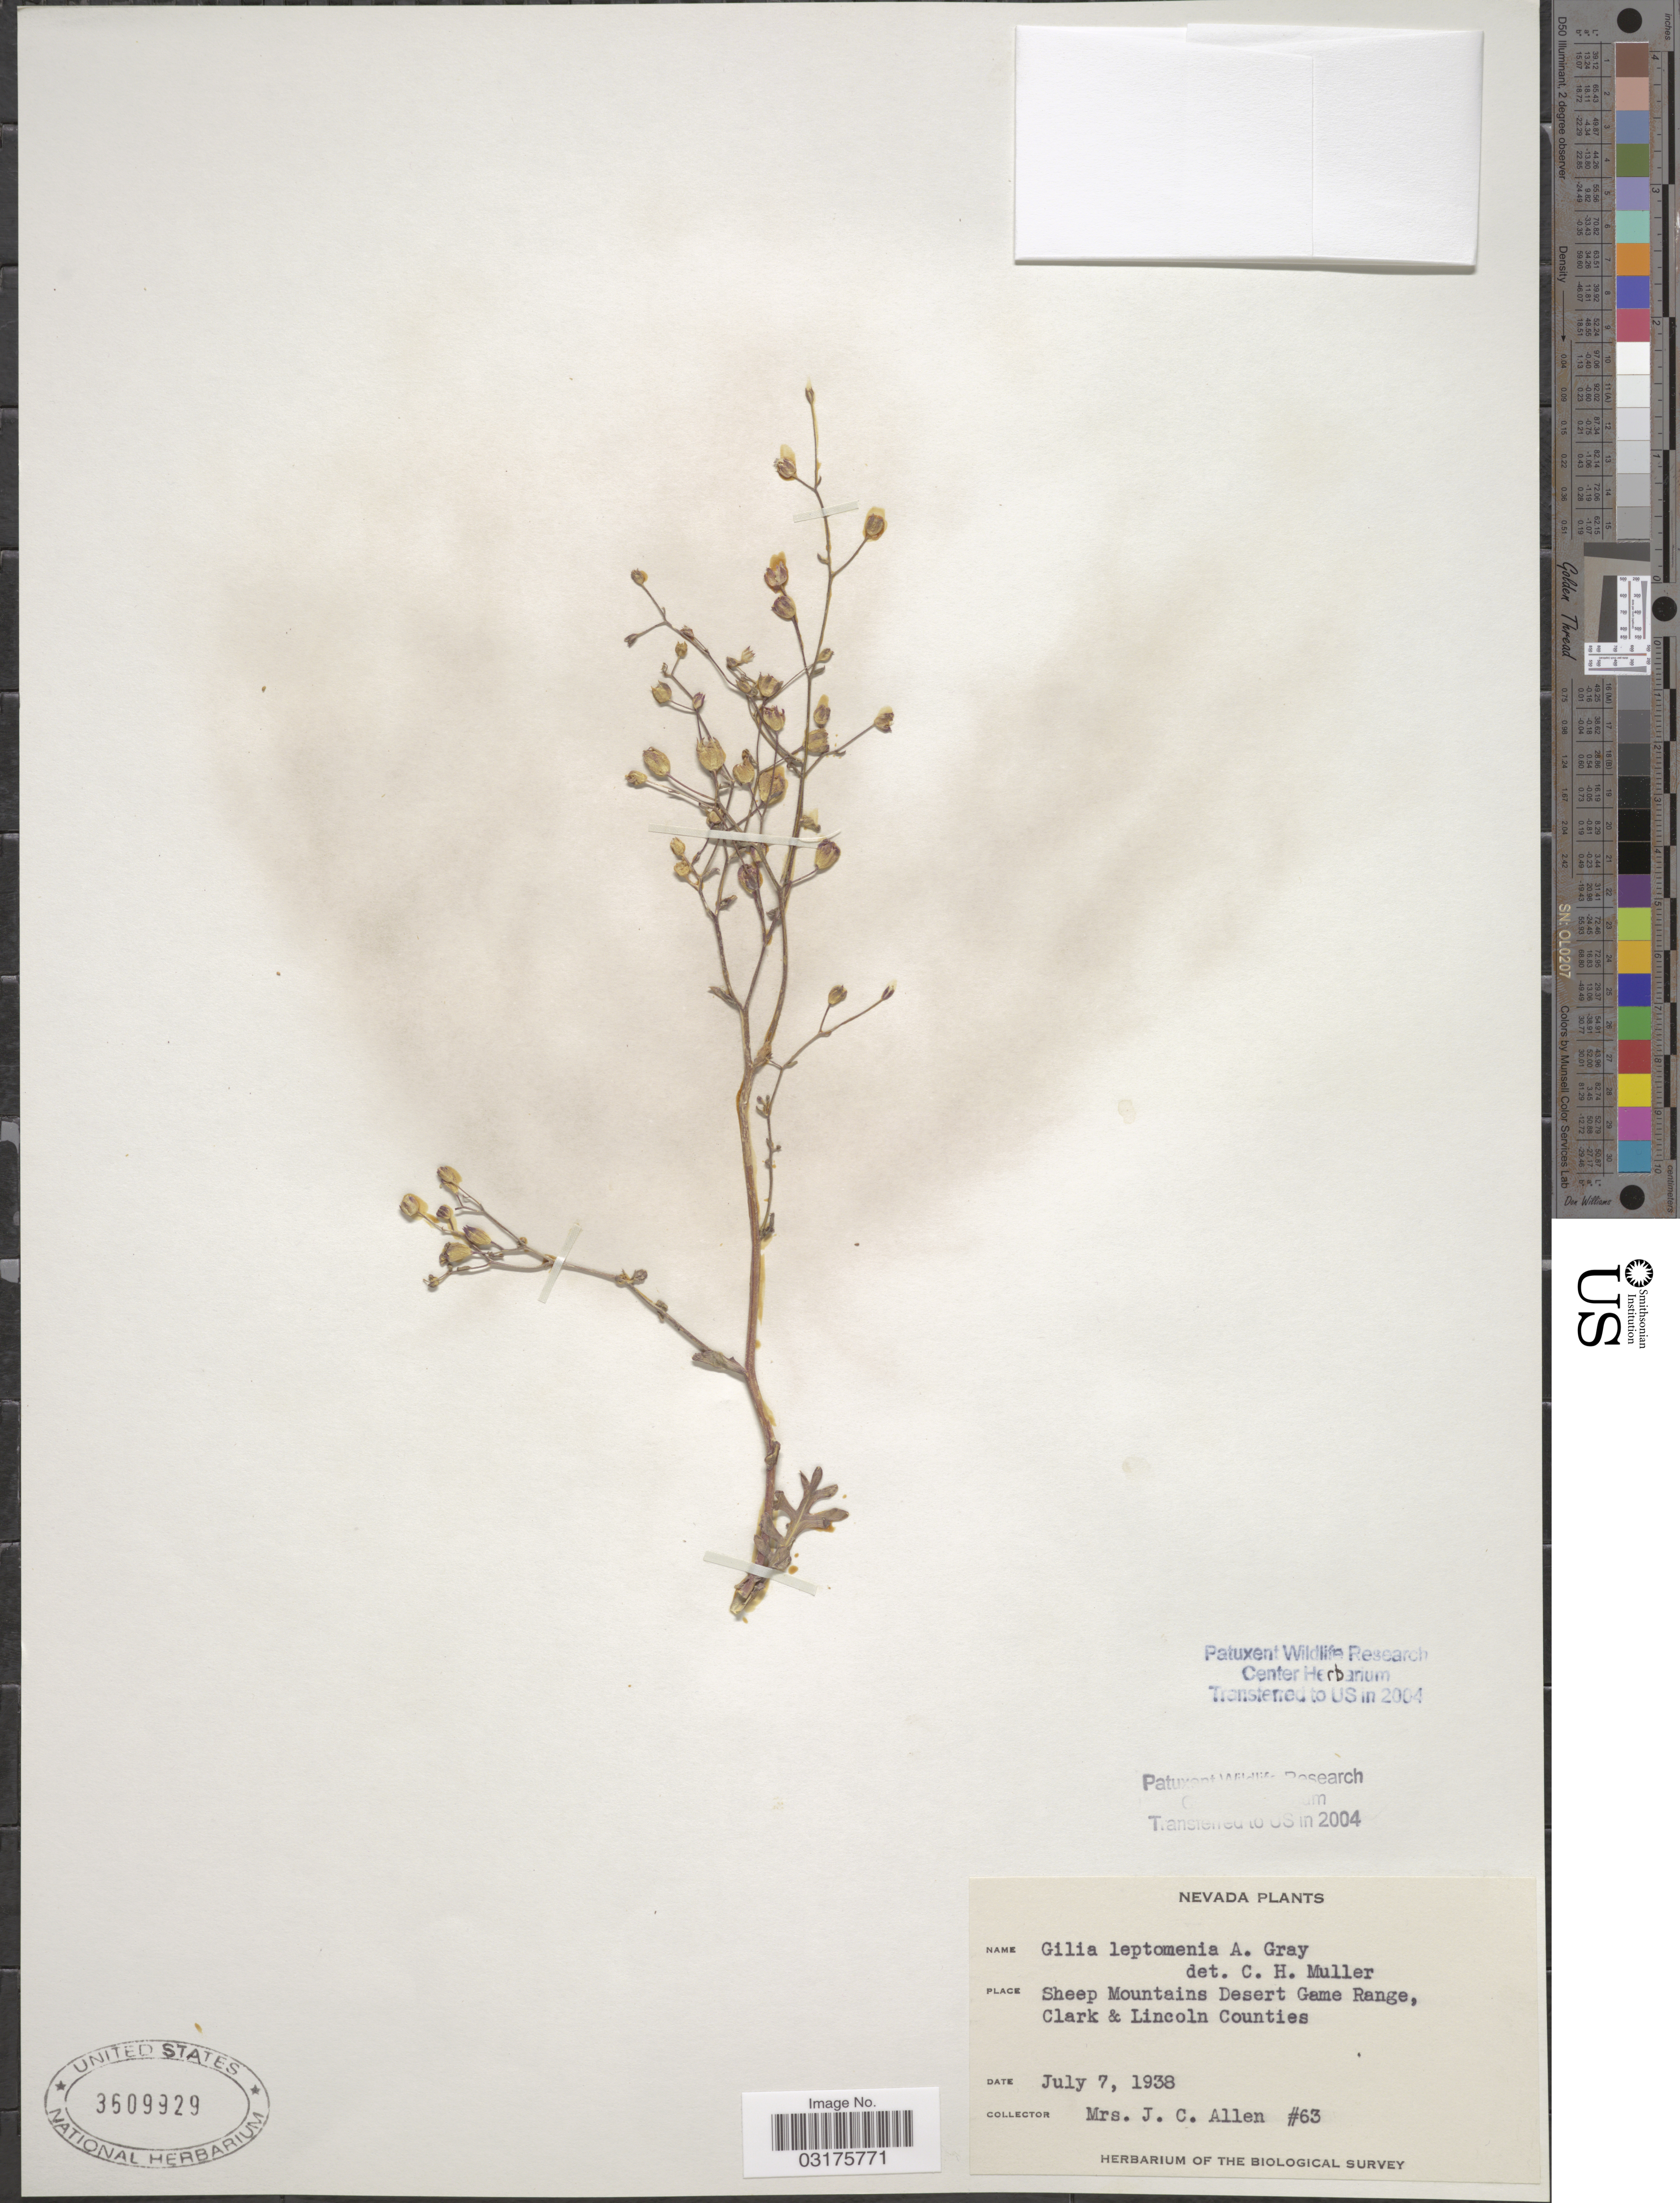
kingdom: Plantae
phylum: Tracheophyta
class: Magnoliopsida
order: Ericales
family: Polemoniaceae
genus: Gilia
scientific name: Gilia sp.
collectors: Mrs. J. C. Allen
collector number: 63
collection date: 1938-07-07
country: United States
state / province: Nevada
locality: Sheep Mountains Desert Game Range, Clark & Lincoln Counties.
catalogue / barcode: US 3609929